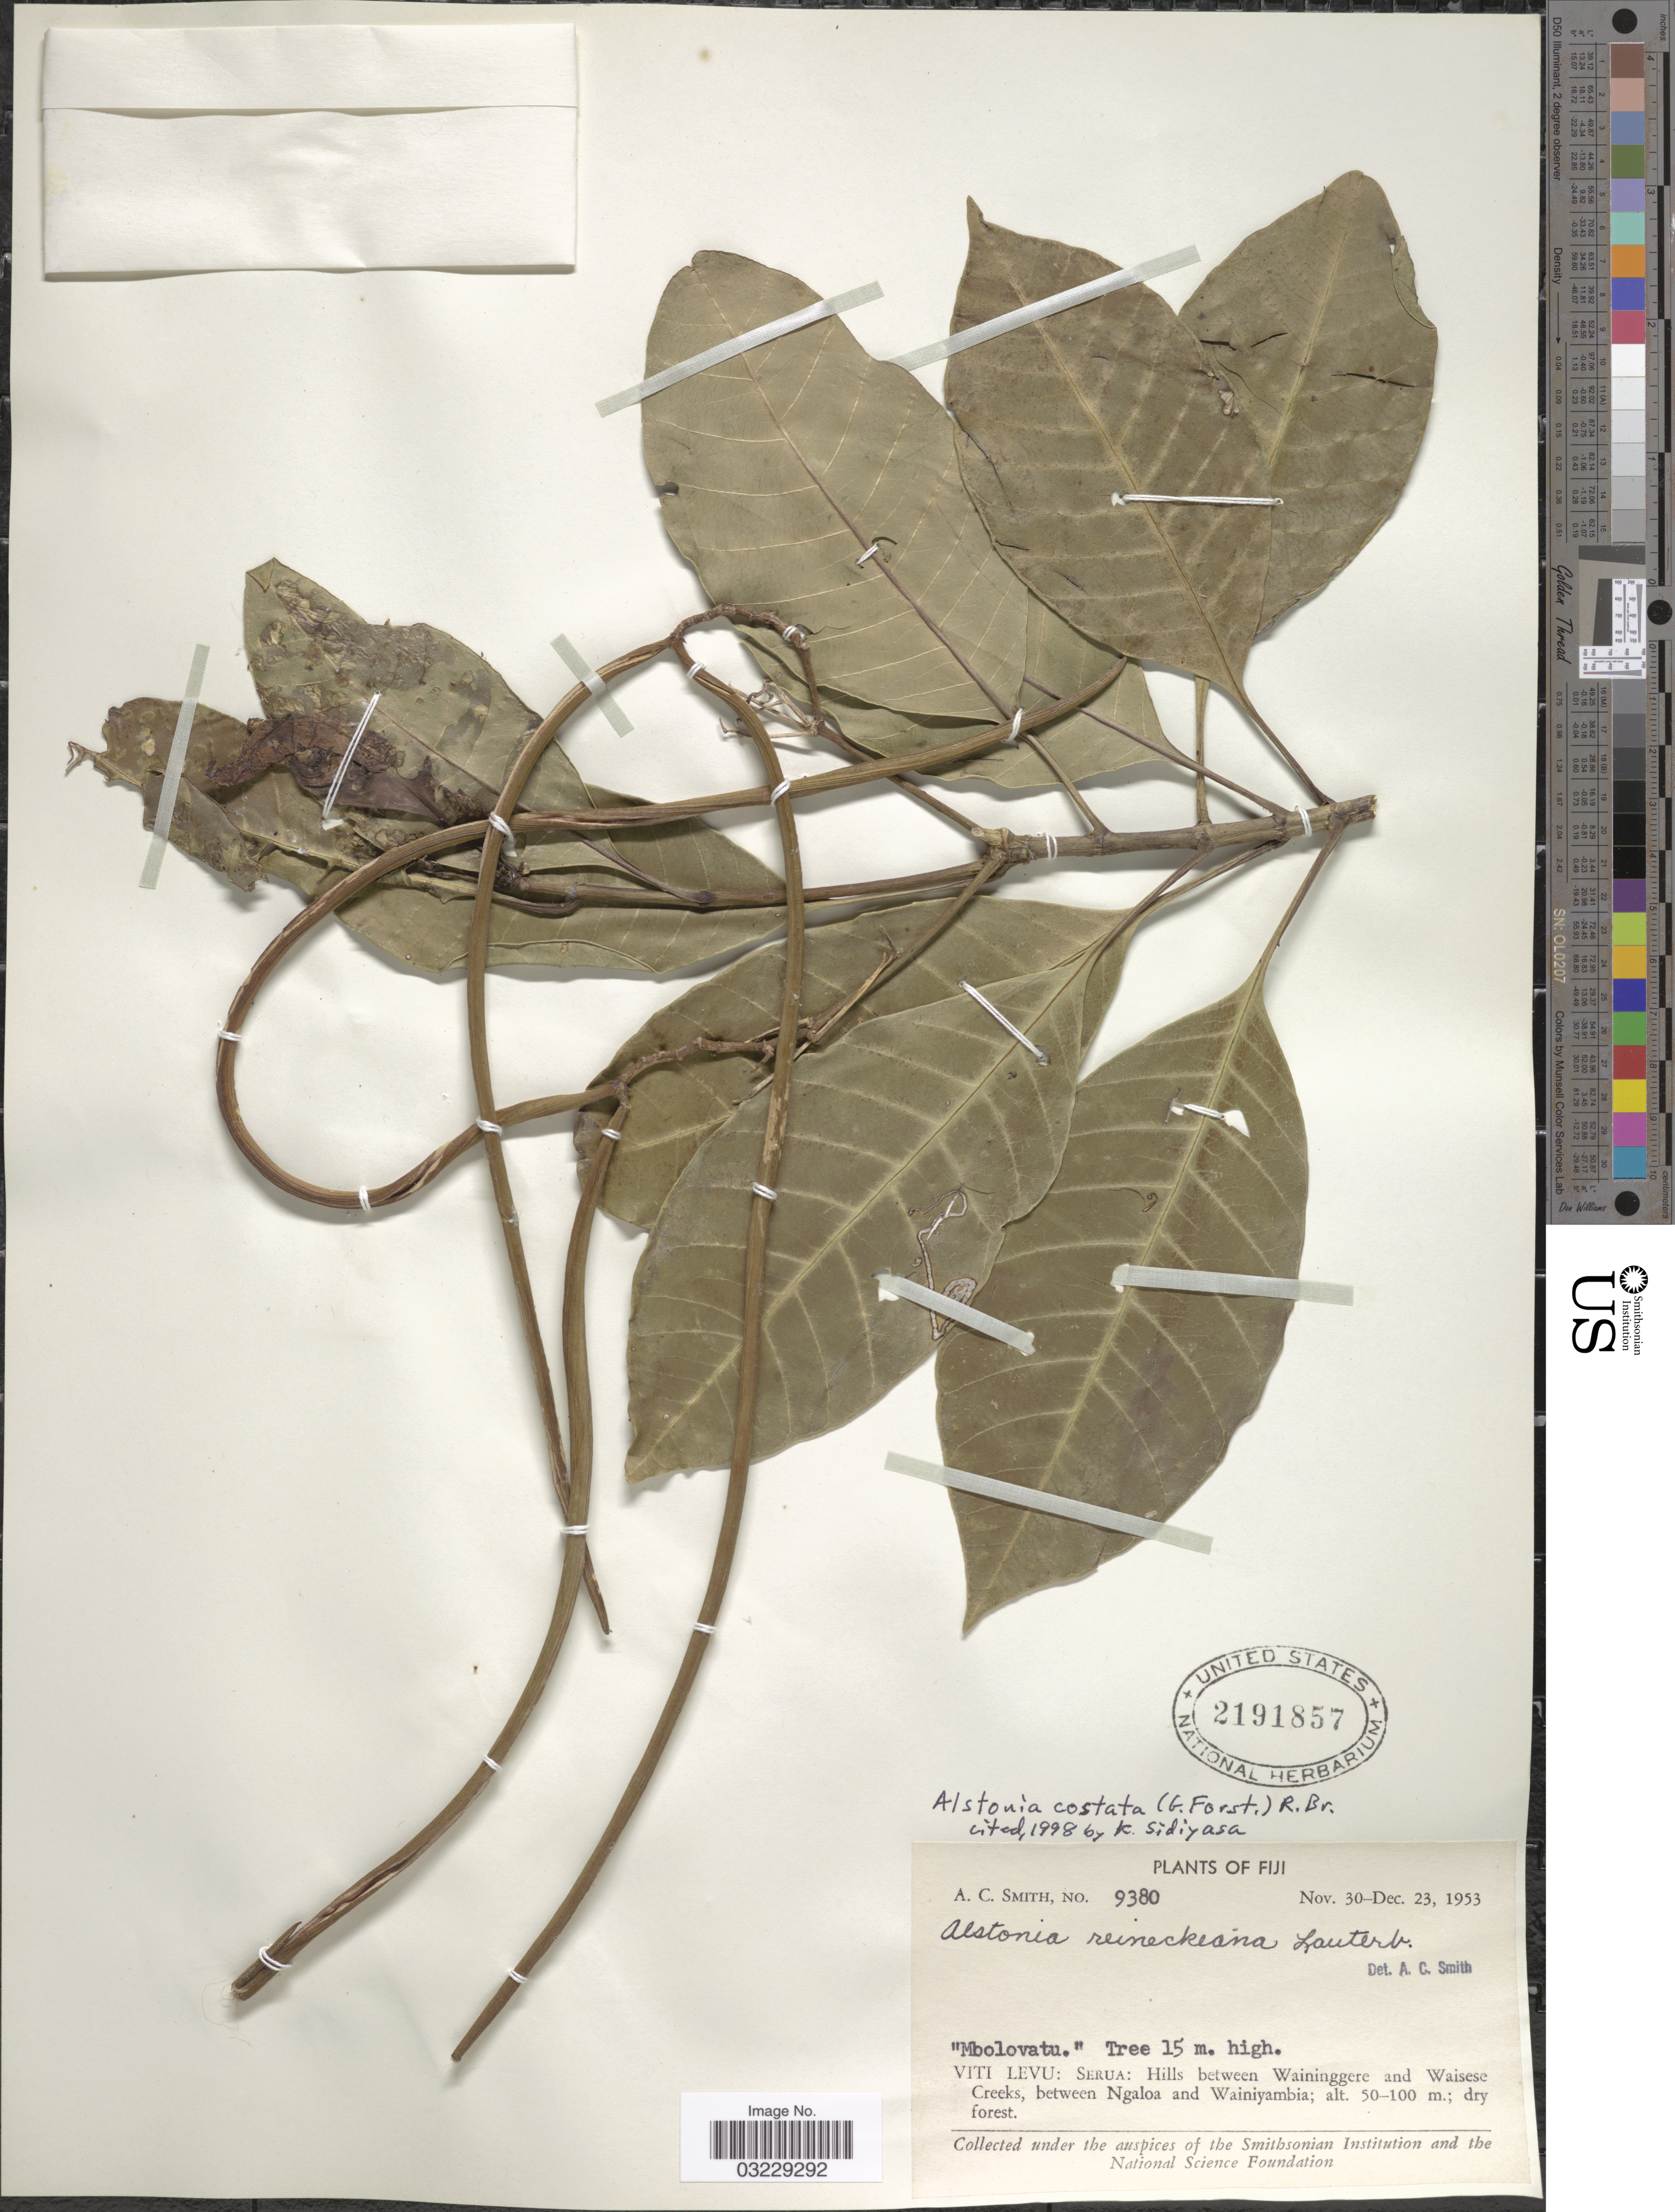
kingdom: Plantae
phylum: Tracheophyta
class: Magnoliopsida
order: Gentianales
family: Apocynaceae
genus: Alstonia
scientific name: Alstonia costata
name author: (G. Forst.) R. Br.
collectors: A. C. Smith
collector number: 9380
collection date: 1953-11-30/1953-12-23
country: Fiji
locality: Viti Levu: Serua: Hills between Waininggere and Waisese Creeks, between Ngaloa and Wainiyambia.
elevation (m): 50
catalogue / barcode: US 2191857